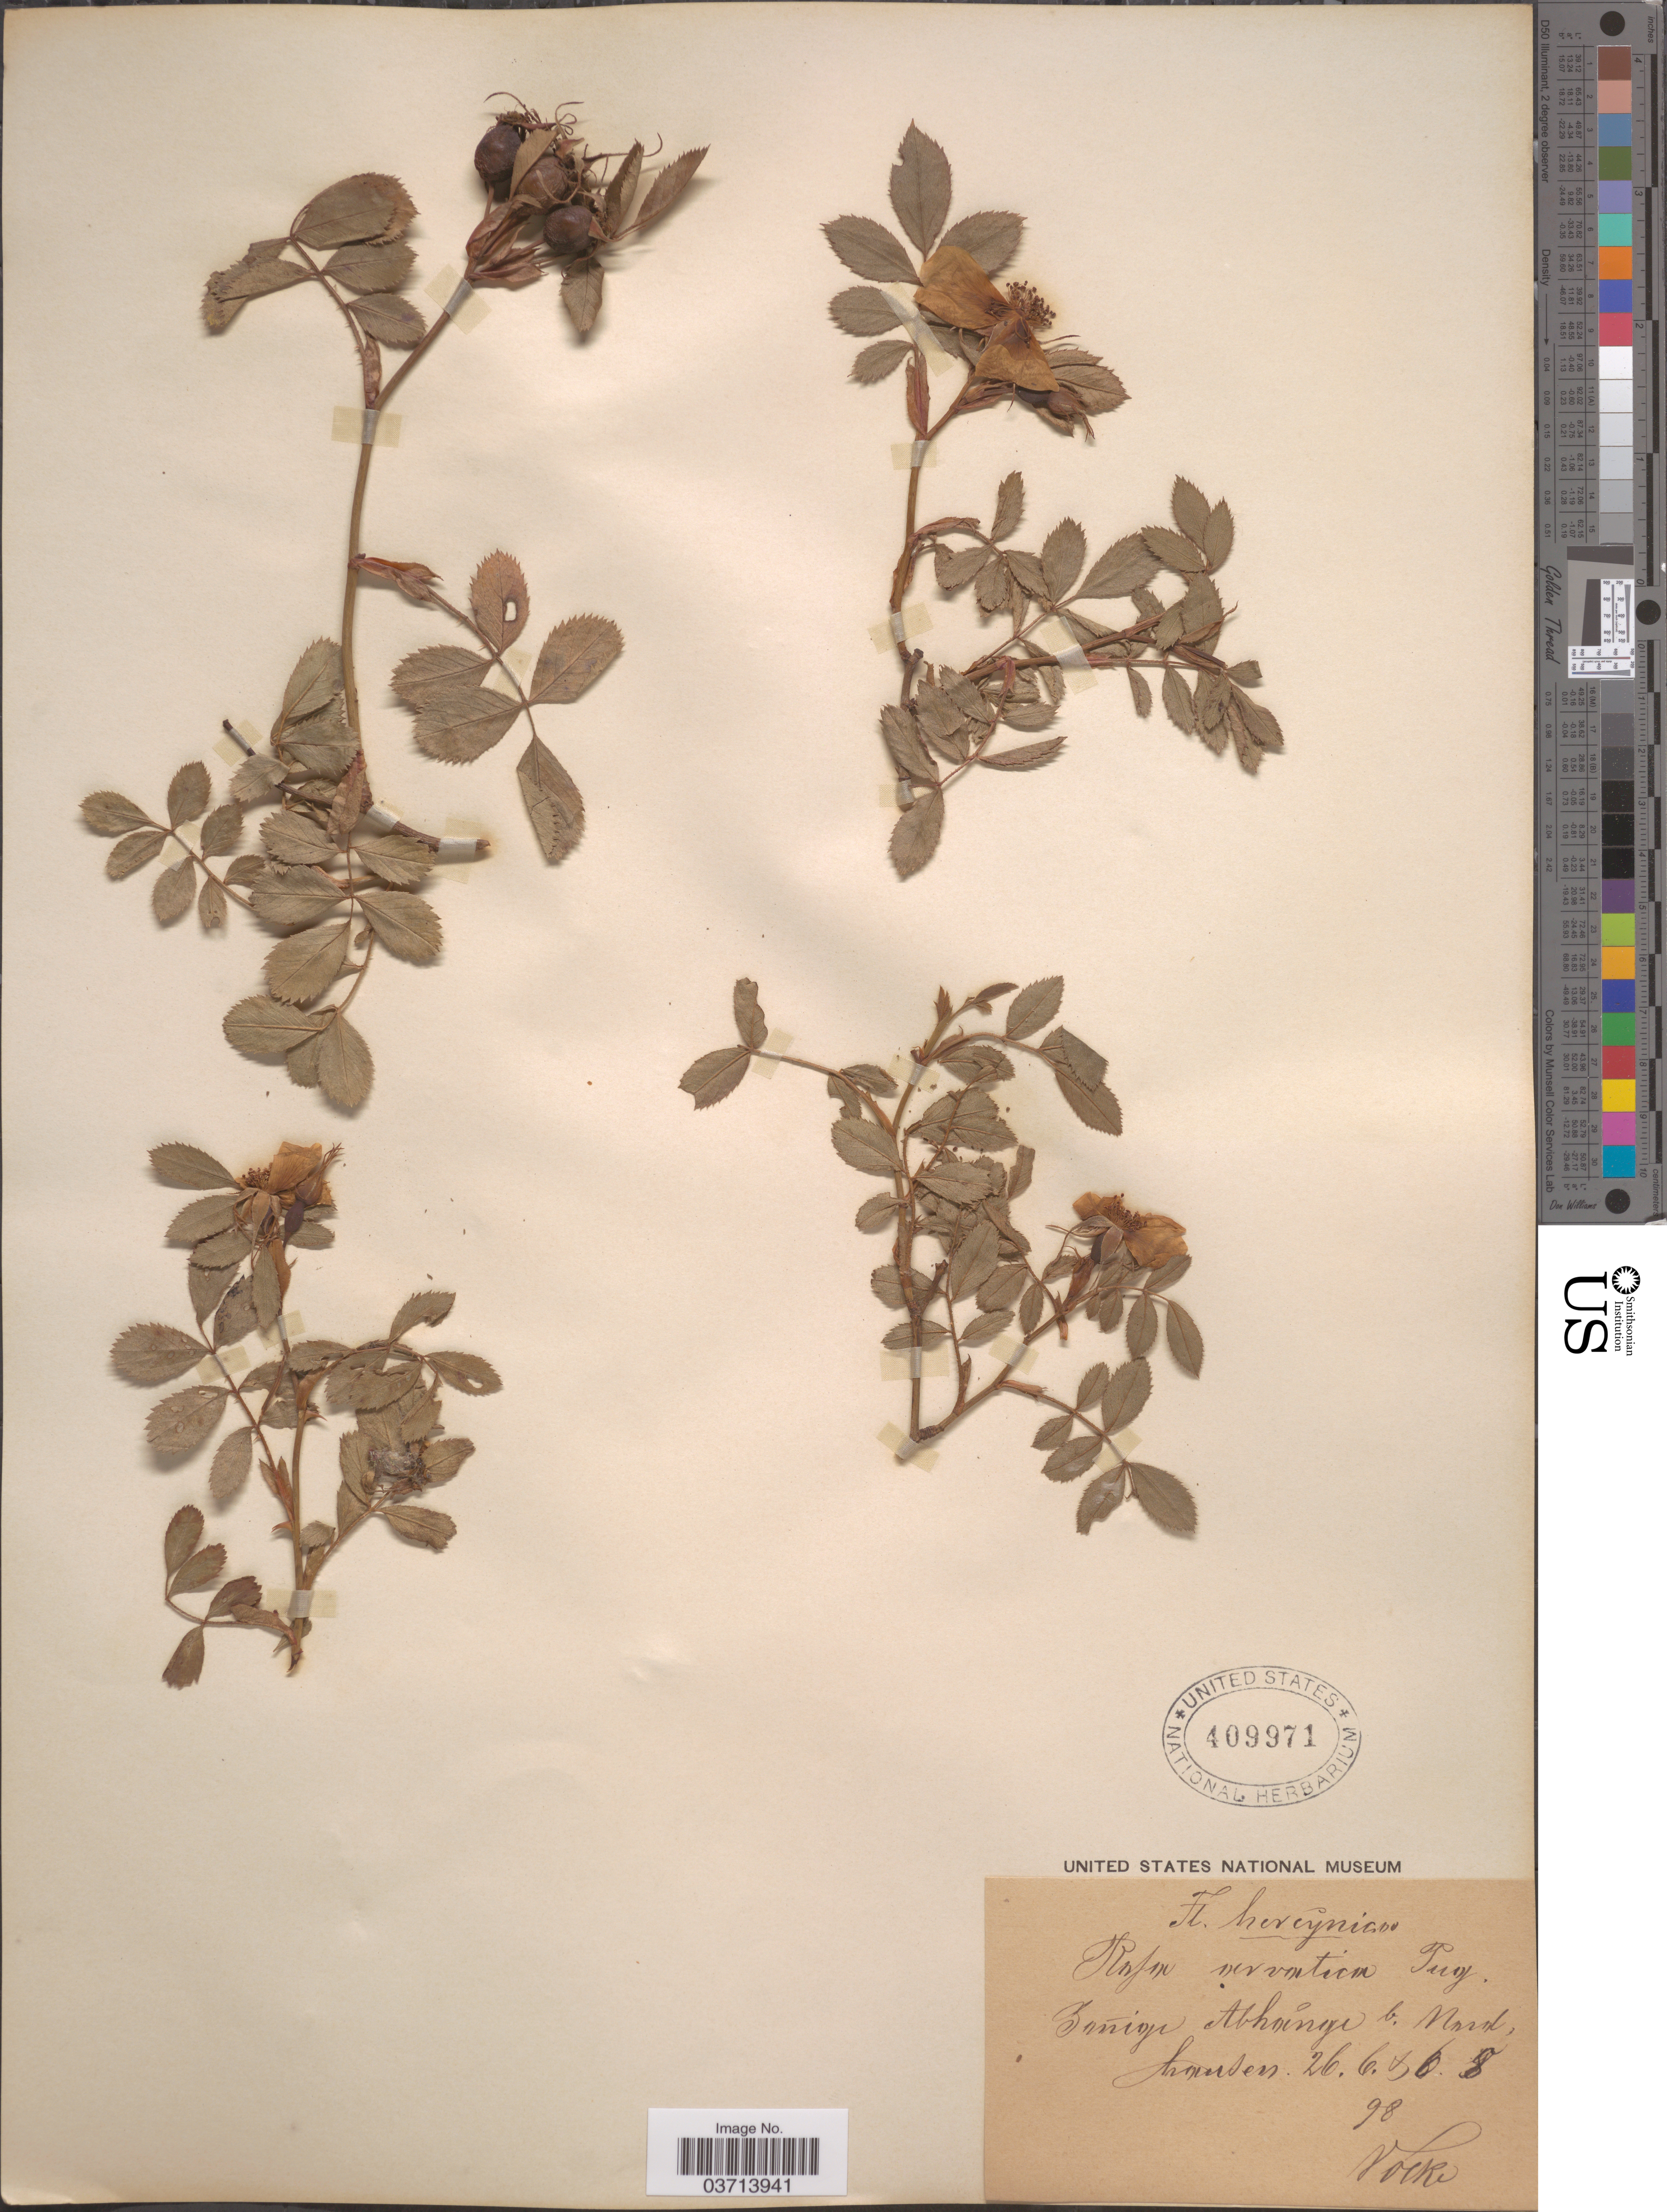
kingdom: Plantae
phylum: Tracheophyta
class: Magnoliopsida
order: Rosales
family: Rosaceae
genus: Rosa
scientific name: Rosa sp.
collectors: -. Vocke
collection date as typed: Transcribed d/m/y: 26/6/98 to 6/8/98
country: Germany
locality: Hercyniam. [illegible text] Abhånge b. Nord, hauters.[interpreted]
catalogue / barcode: US 409971